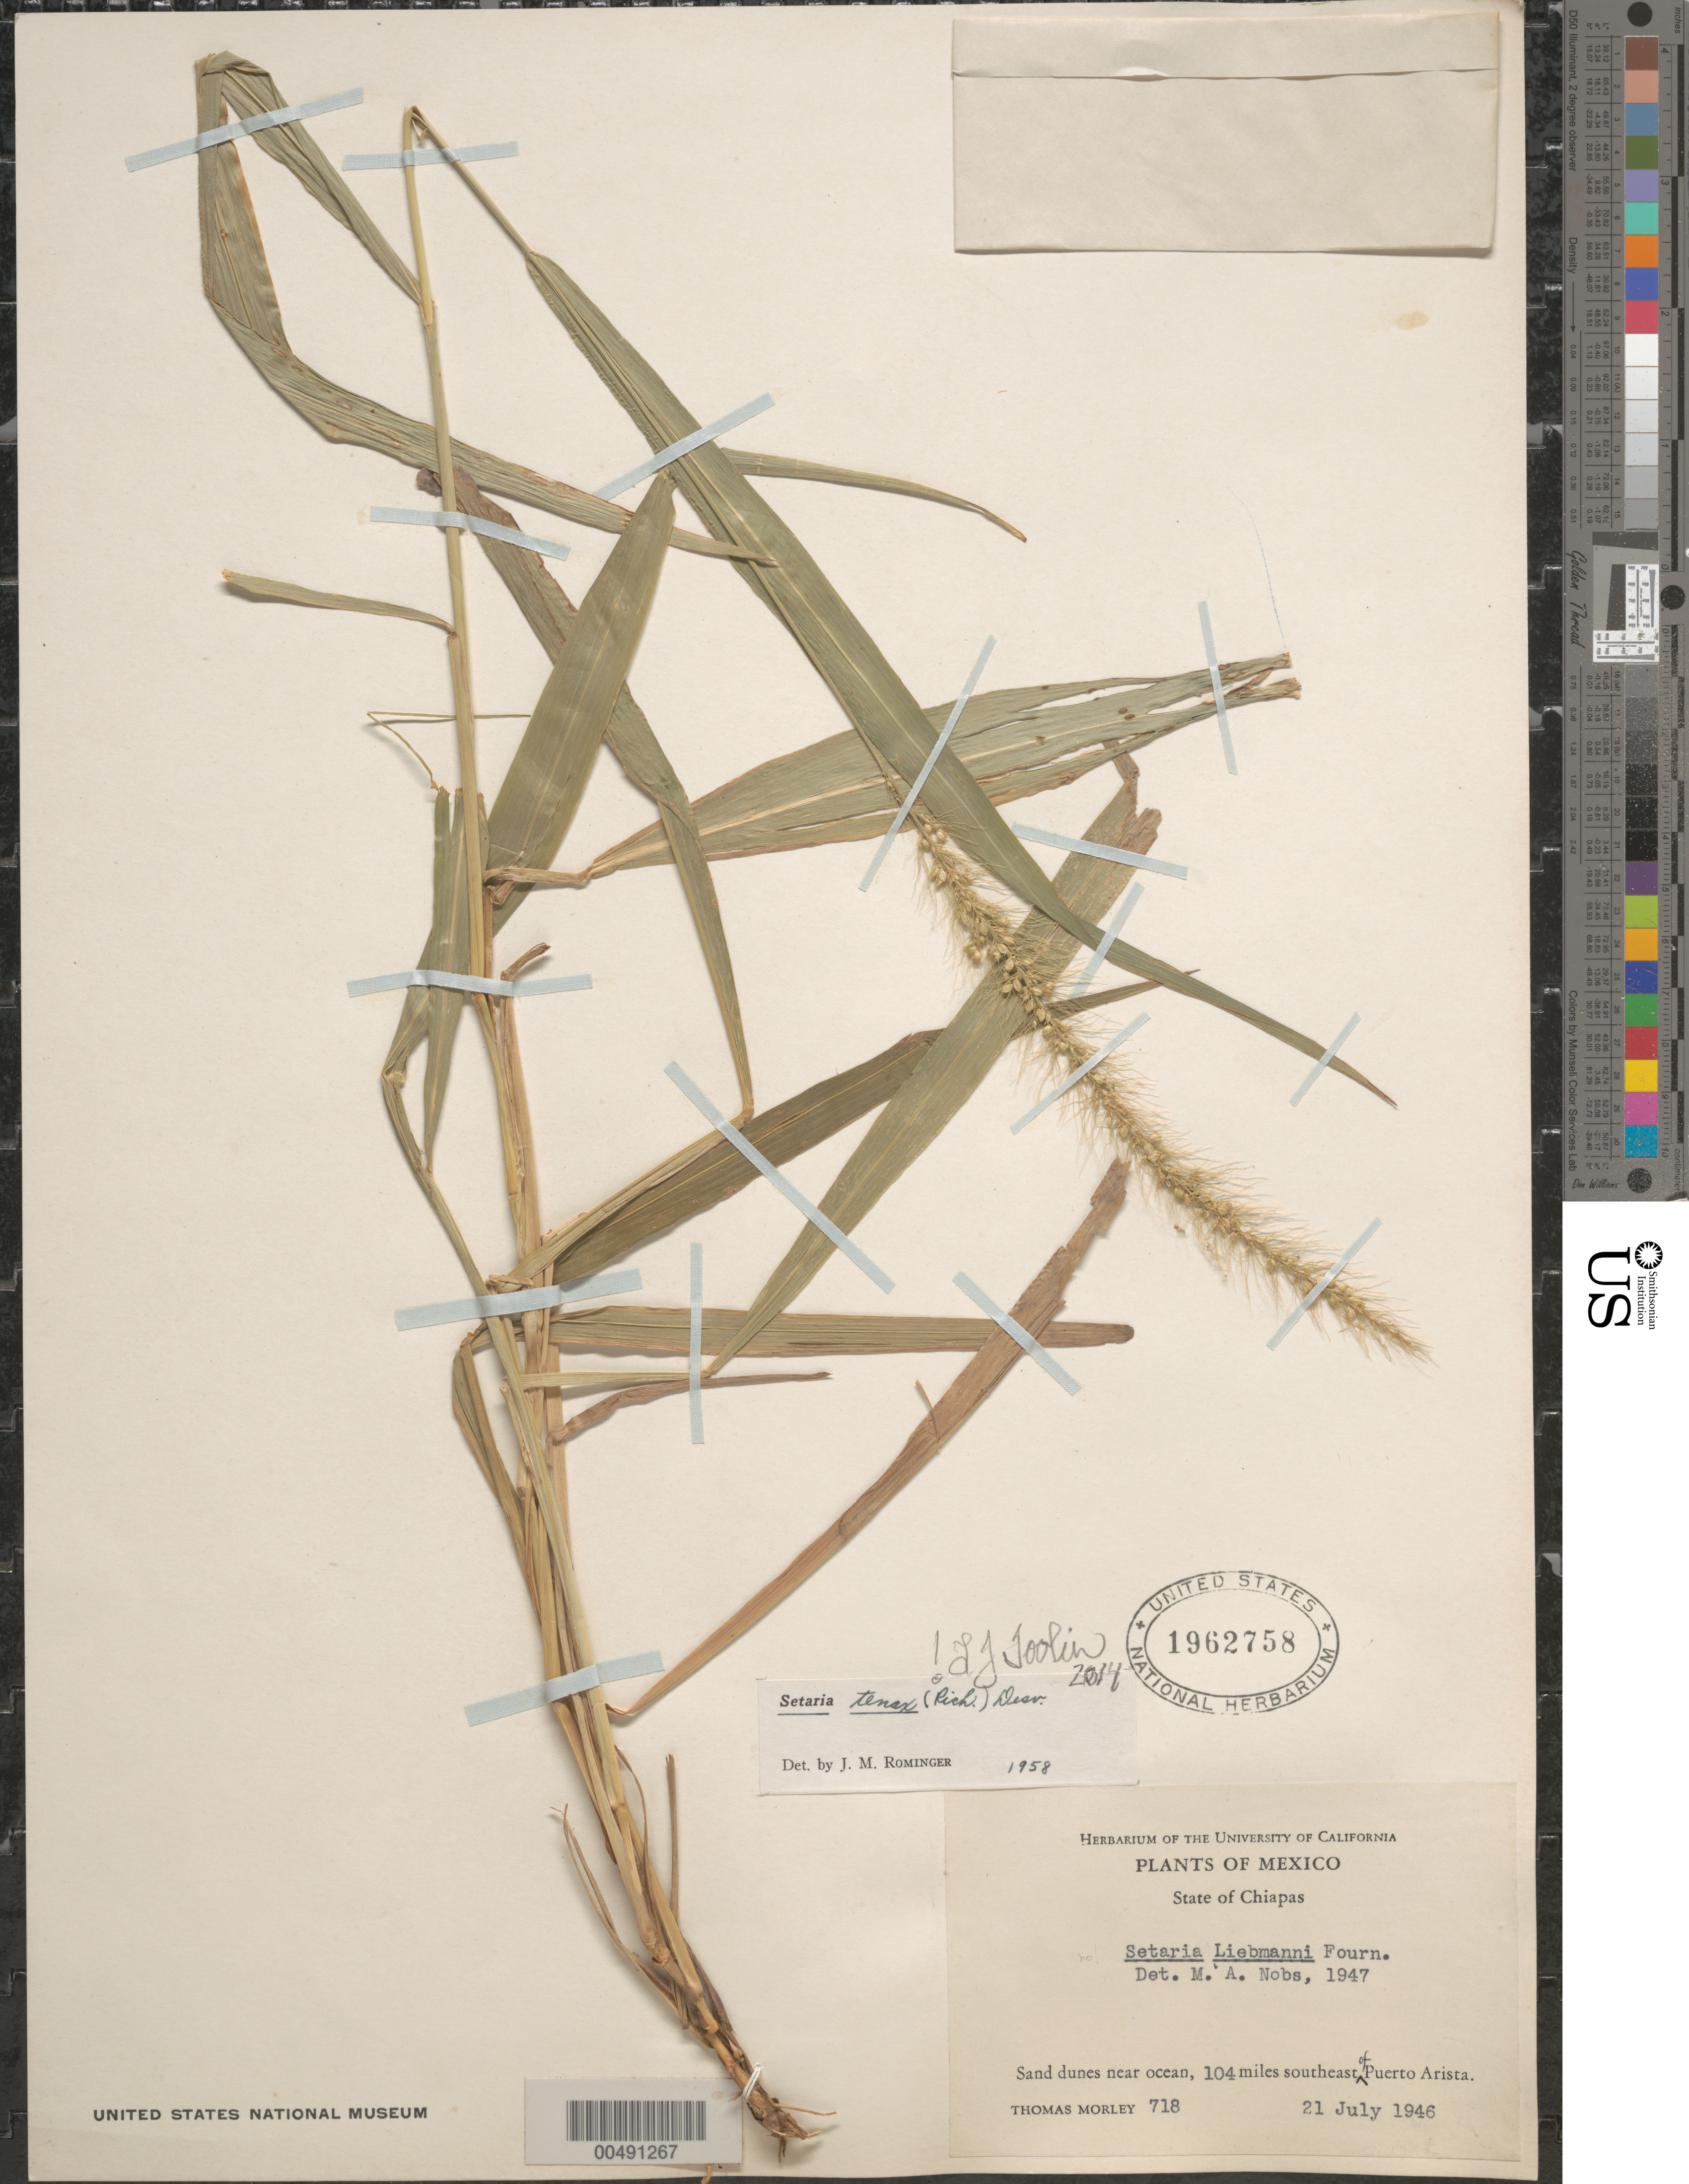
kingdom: Plantae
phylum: Tracheophyta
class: Liliopsida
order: Poales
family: Poaceae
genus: Setaria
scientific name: Setaria tenax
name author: (Rich.) Desv.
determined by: Rominger, J. M.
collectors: T. Morley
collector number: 718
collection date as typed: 21 Jul 1946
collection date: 1946-07-21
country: Mexico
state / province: Chiapas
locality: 104 mi SE of Puerto Arista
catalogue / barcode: US 1962758